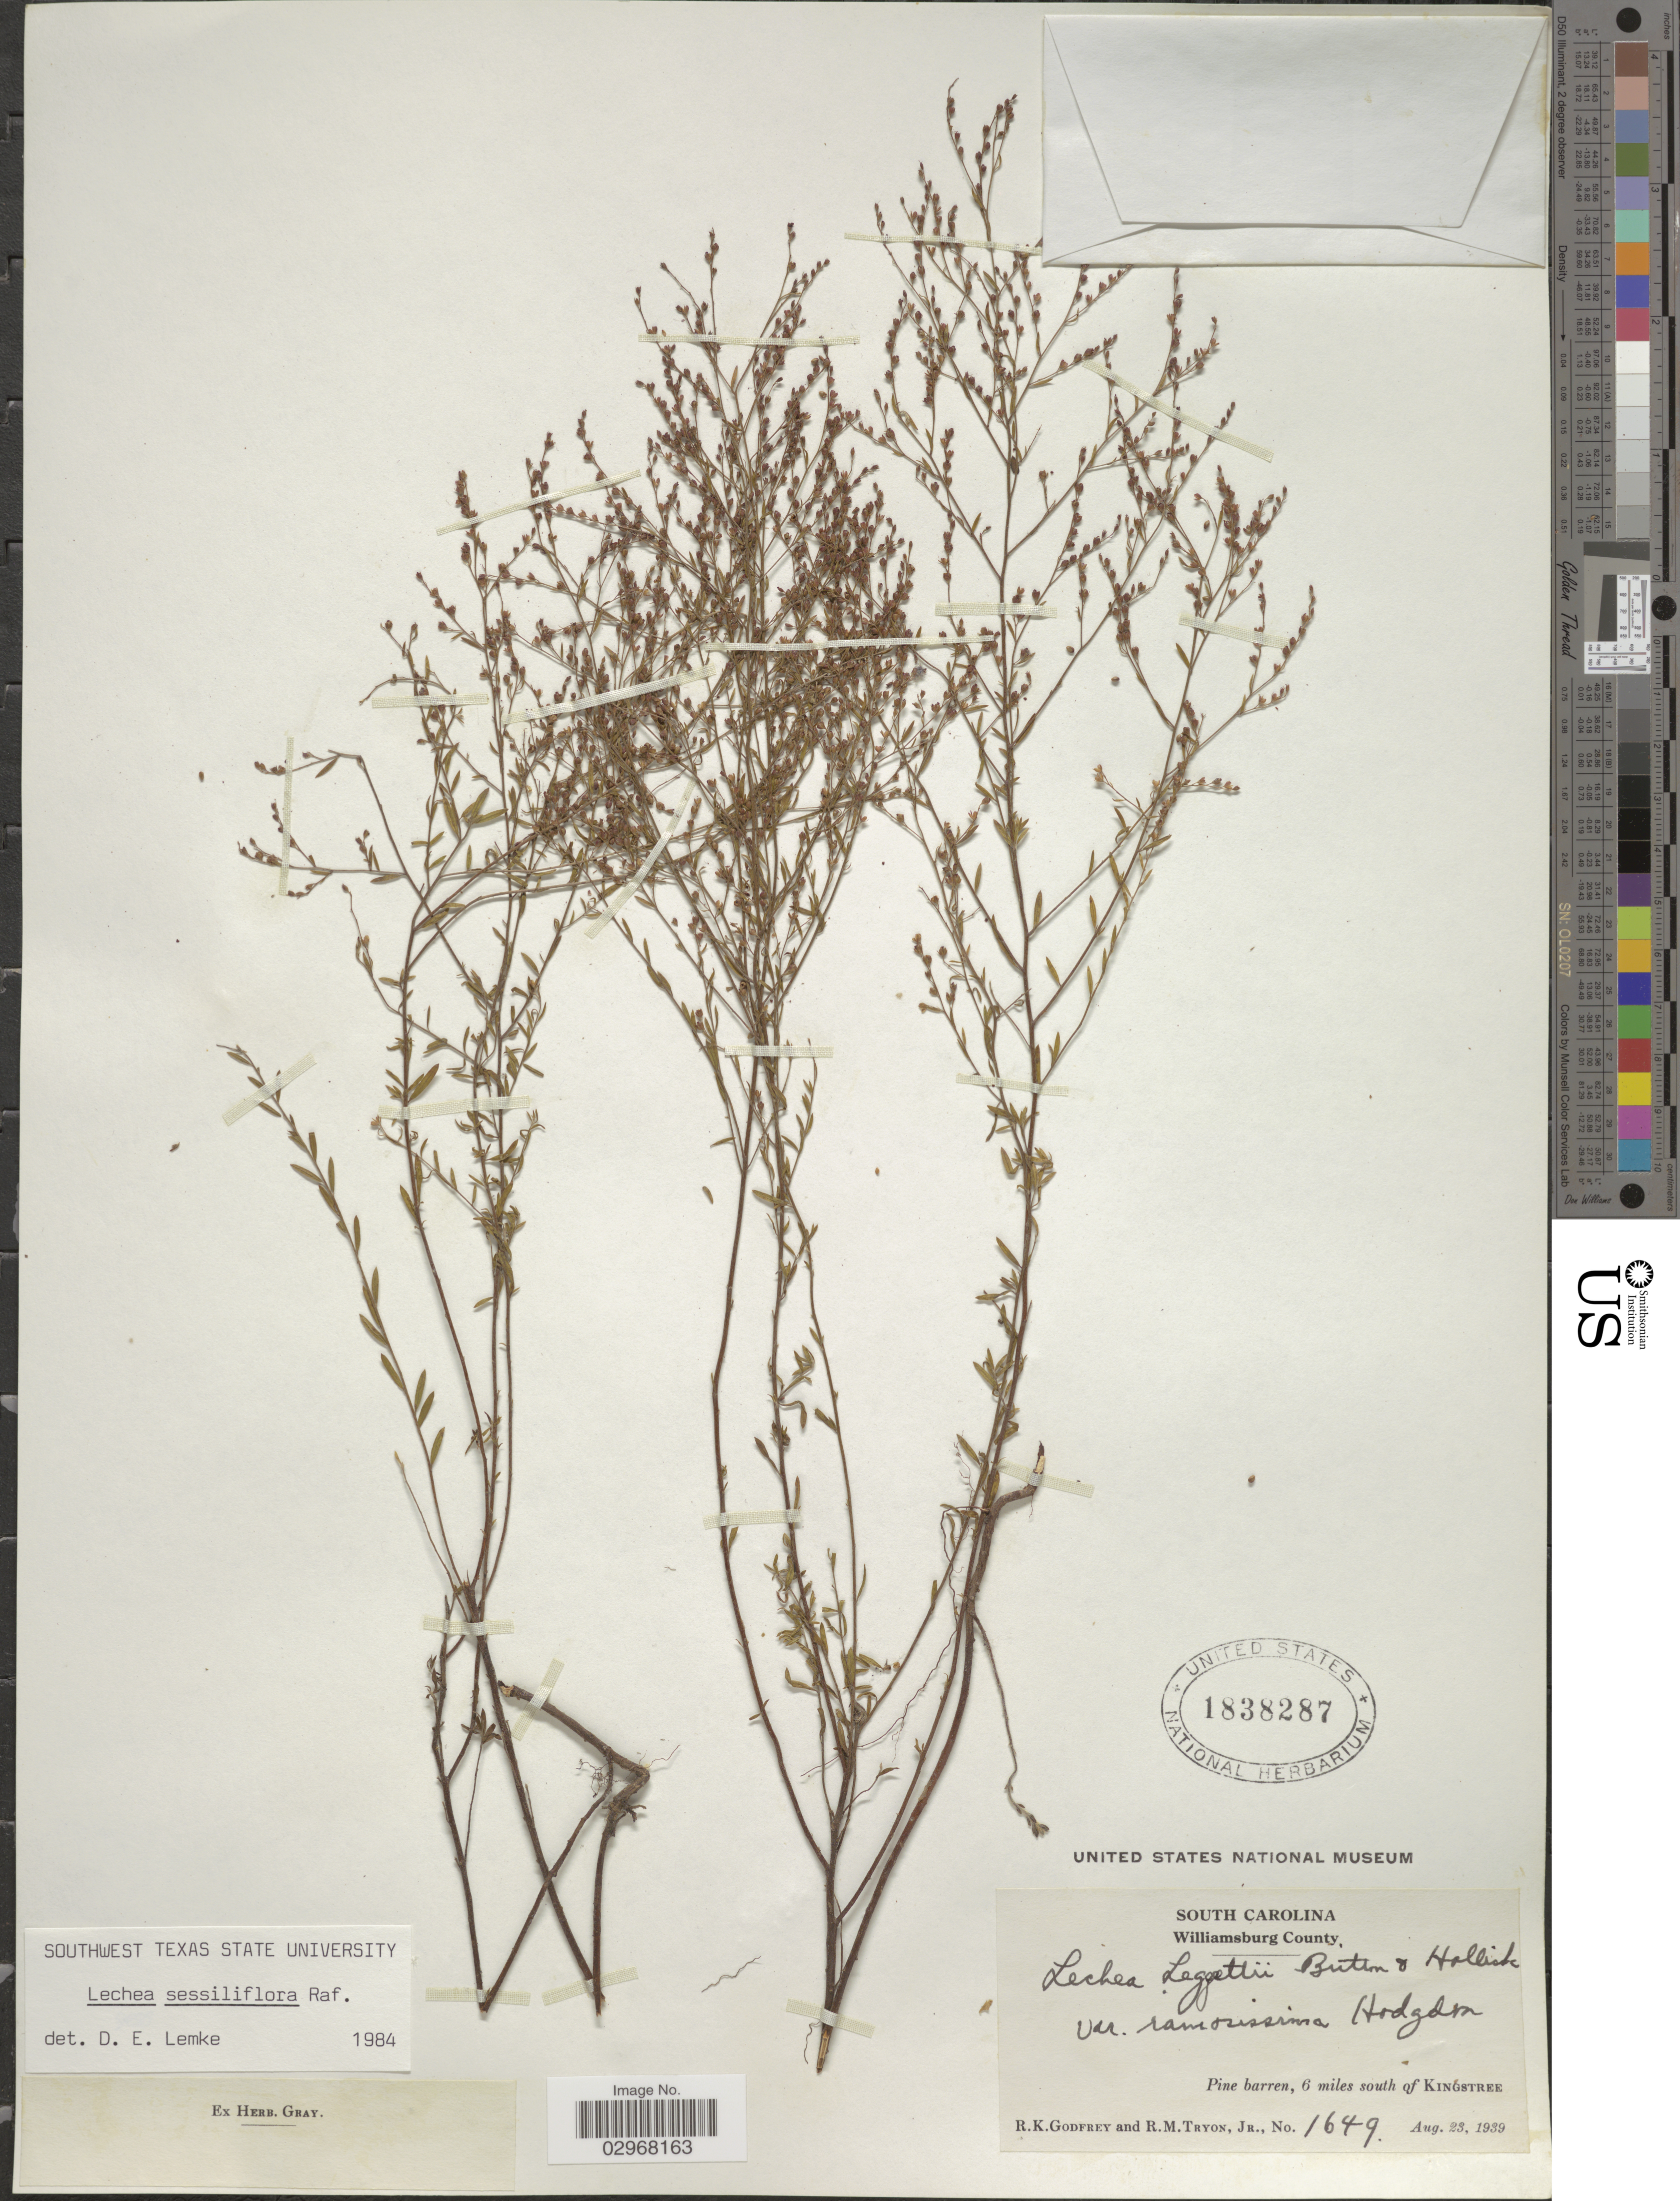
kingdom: Plantae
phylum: Tracheophyta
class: Magnoliopsida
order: Malvales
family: Cistaceae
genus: Lechea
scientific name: Lechea sessiliflora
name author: Raf.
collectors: R. K. Godfrey & R. Tryon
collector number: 1649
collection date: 1939-08-23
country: United States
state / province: South Carolina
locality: Williamsburg County. 6 miles south of Kingstree.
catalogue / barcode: US 1838287